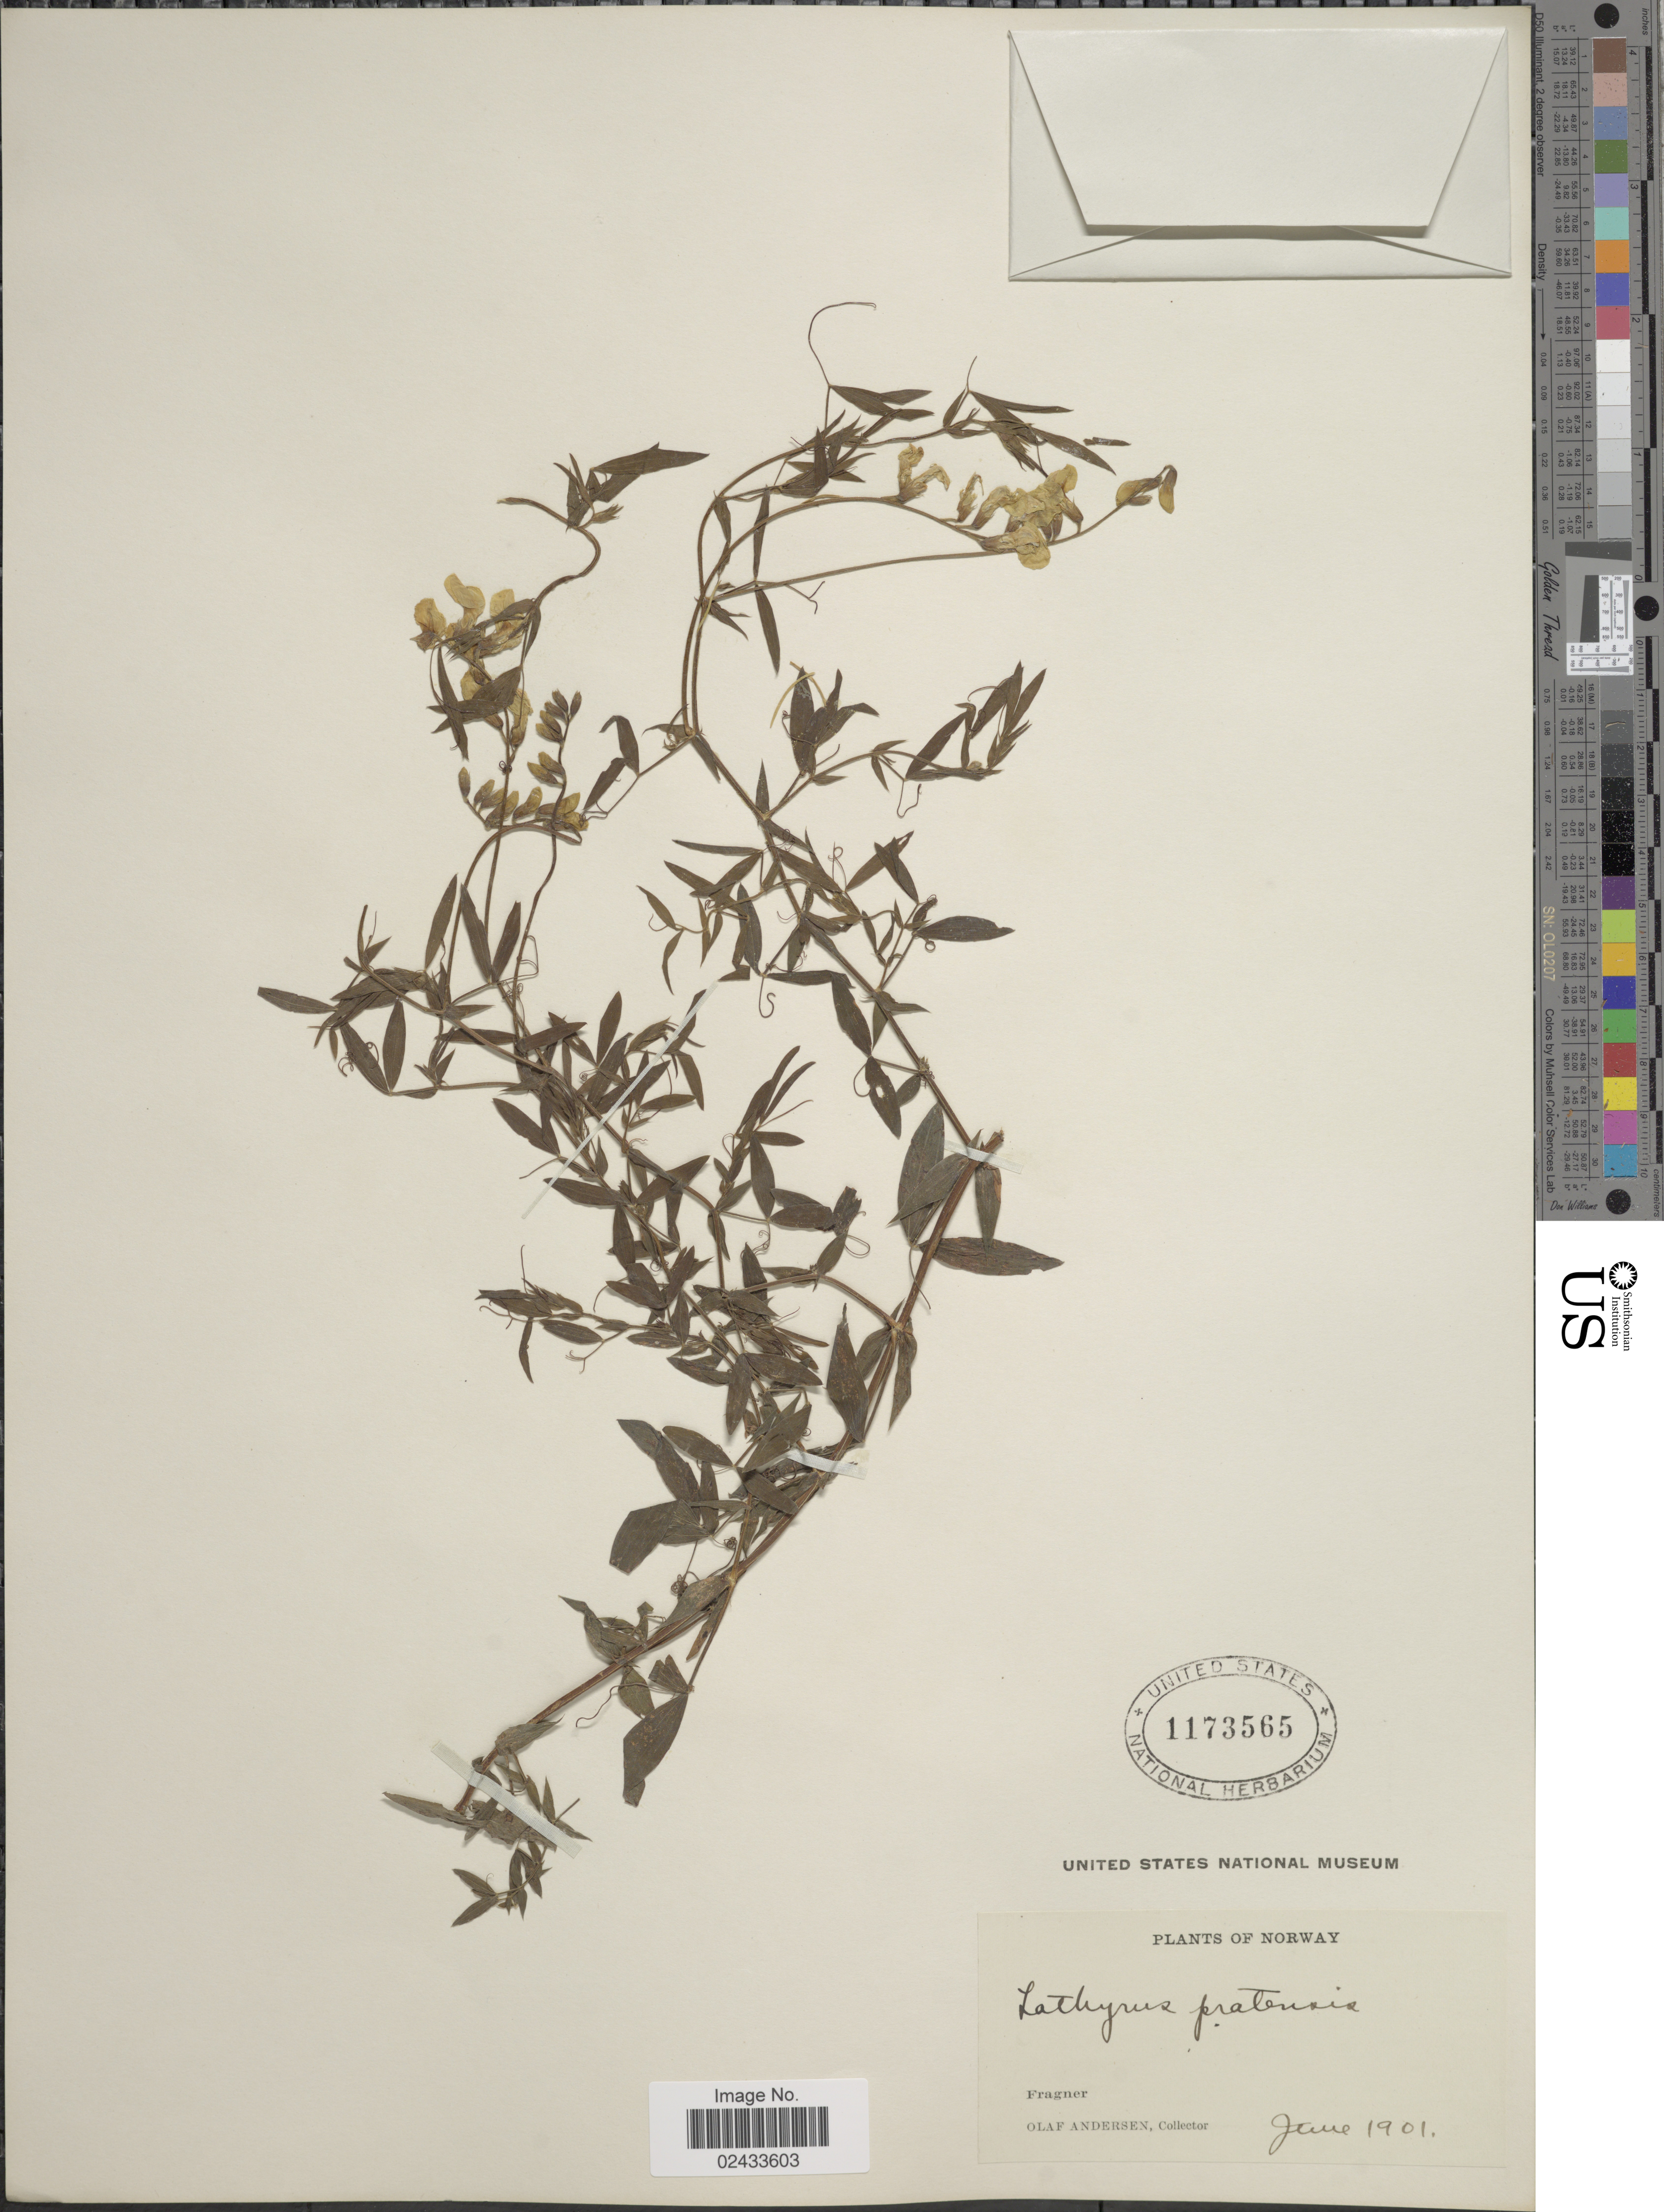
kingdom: Plantae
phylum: Tracheophyta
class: Magnoliopsida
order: Fabales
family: Fabaceae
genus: Lathyrus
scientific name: Lathyrus pratensis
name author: L.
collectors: O. Andersen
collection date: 1901-06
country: Norway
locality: Fragner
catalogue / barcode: US 1173565